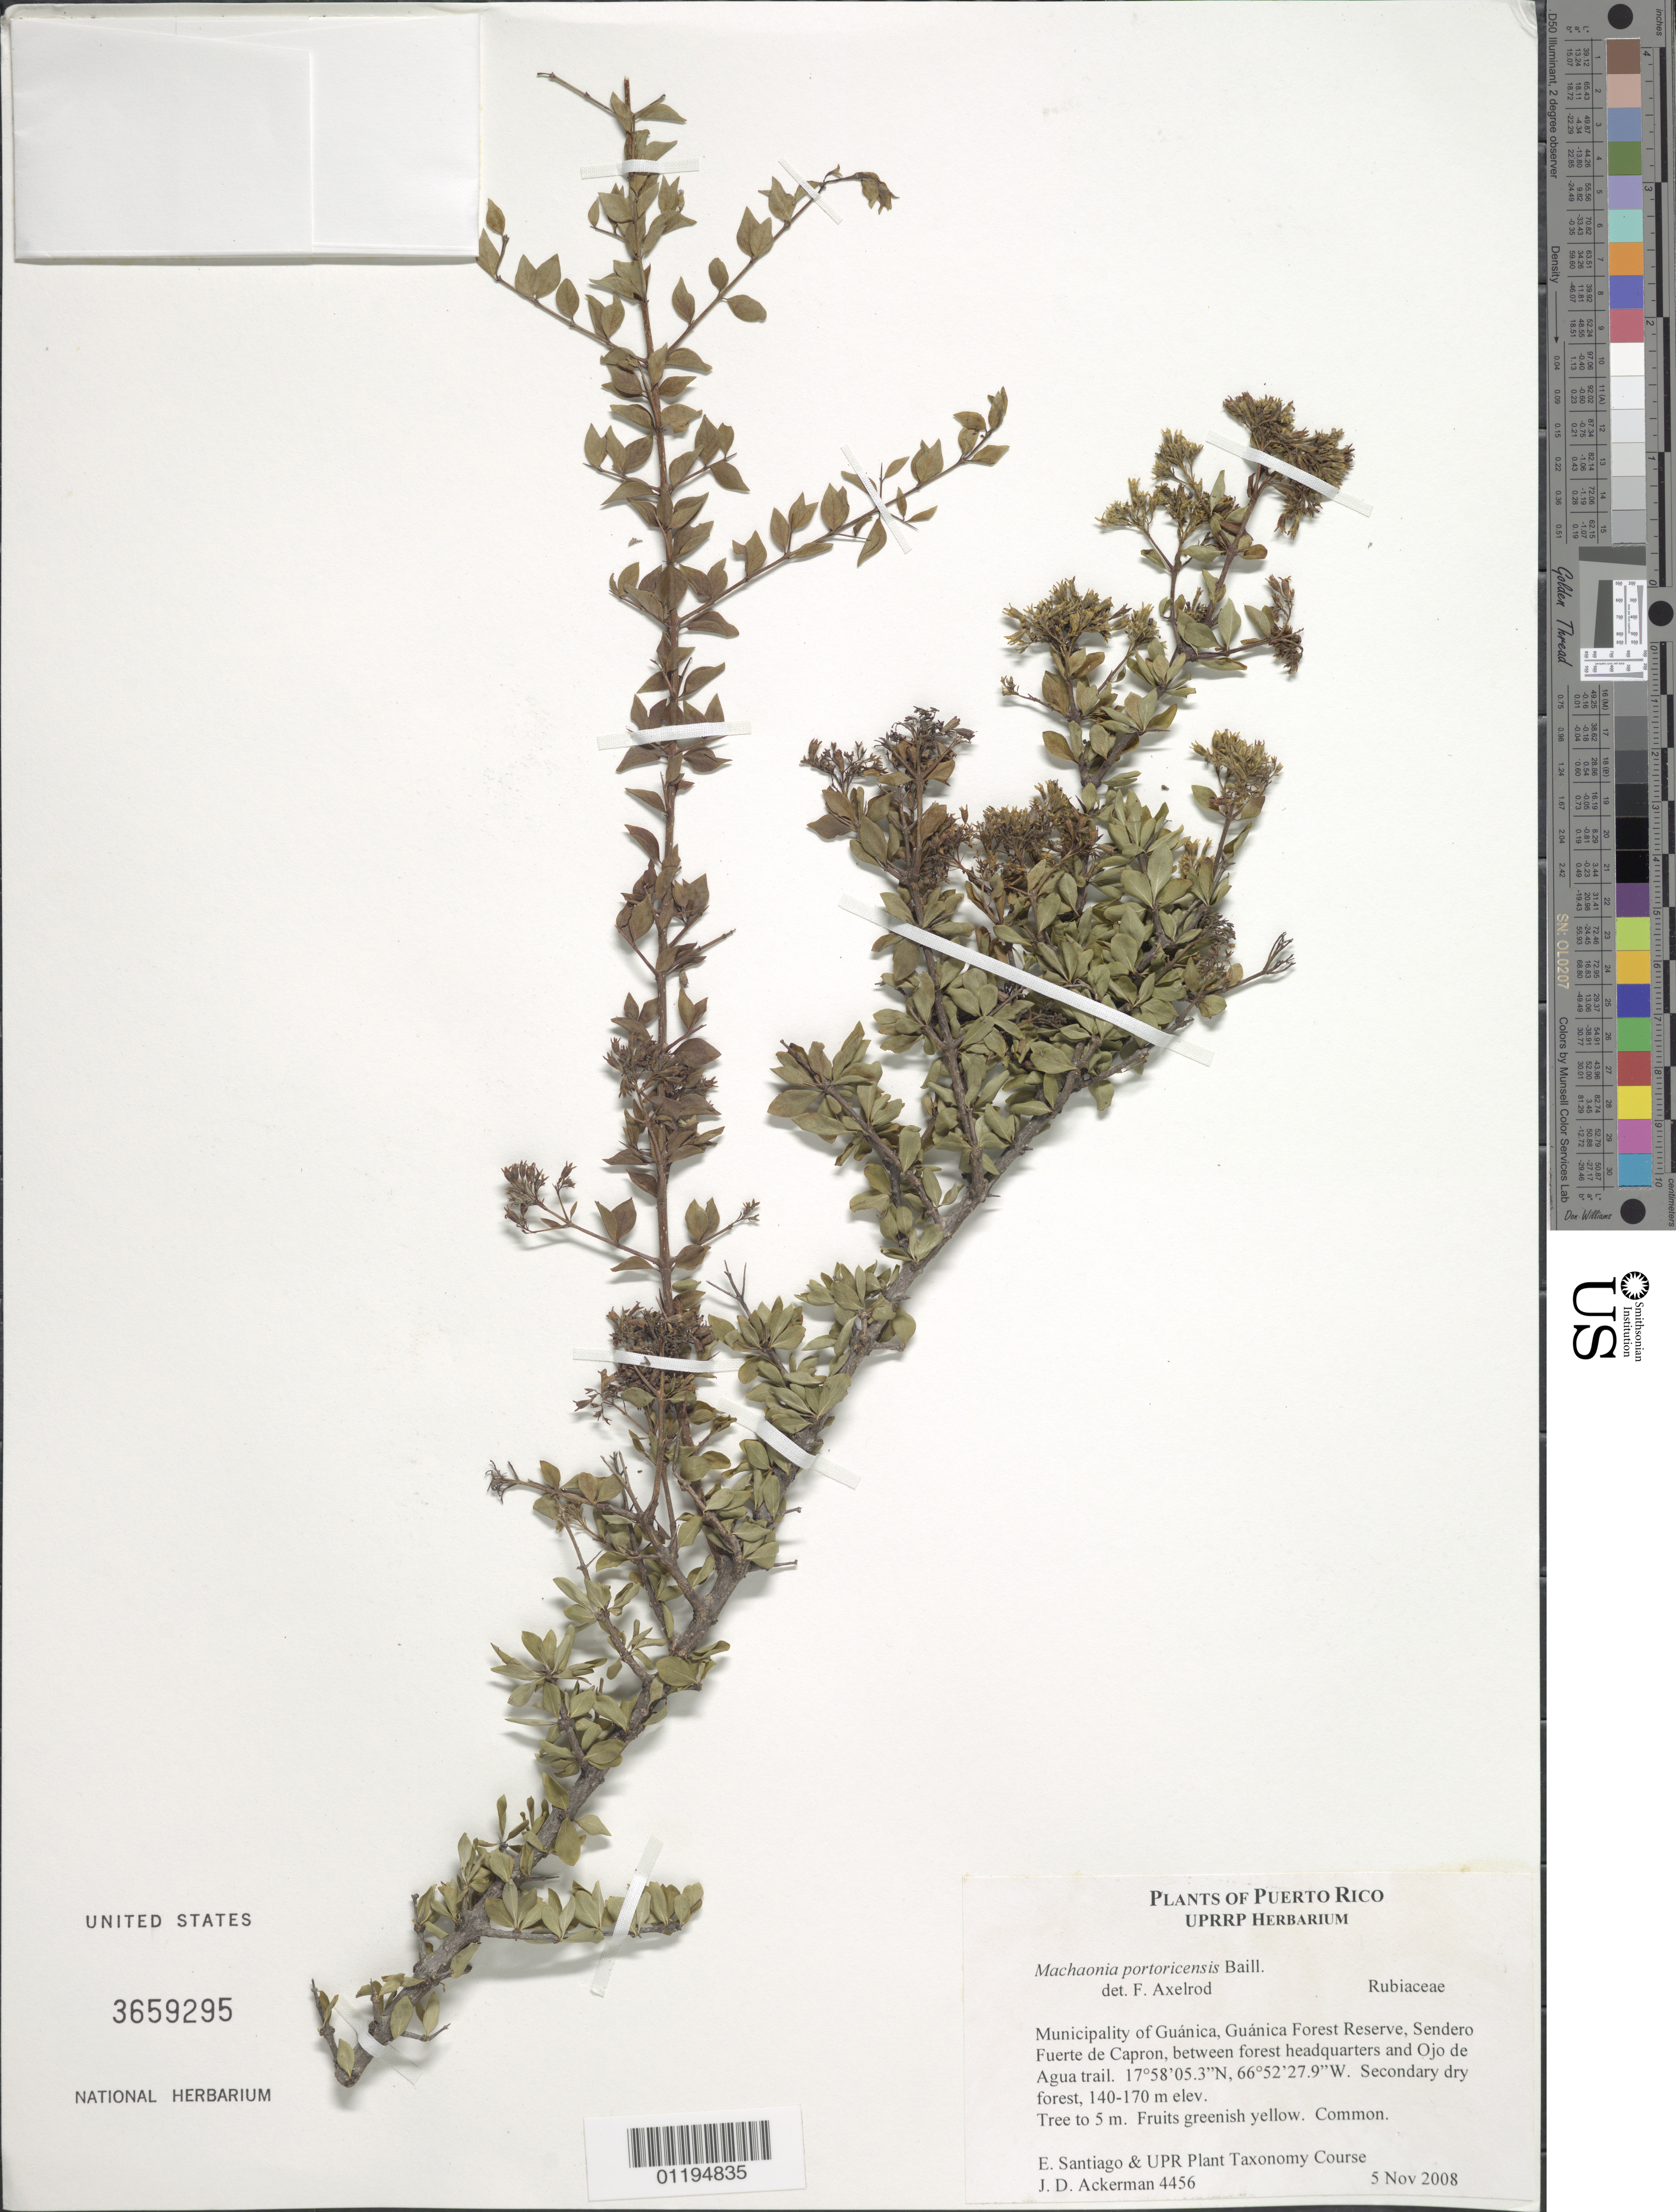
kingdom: Plantae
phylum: Tracheophyta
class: Magnoliopsida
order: Gentianales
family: Rubiaceae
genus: Machaonia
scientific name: Machaonia portoricensis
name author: Baill.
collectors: E. Santiago, UPR Plant Taxonomy Class & J. D. Ackerman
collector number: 4456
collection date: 2008-11-05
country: Puerto Rico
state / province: Guánica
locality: Guanica Forest Reserve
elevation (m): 140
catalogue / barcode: US 365929